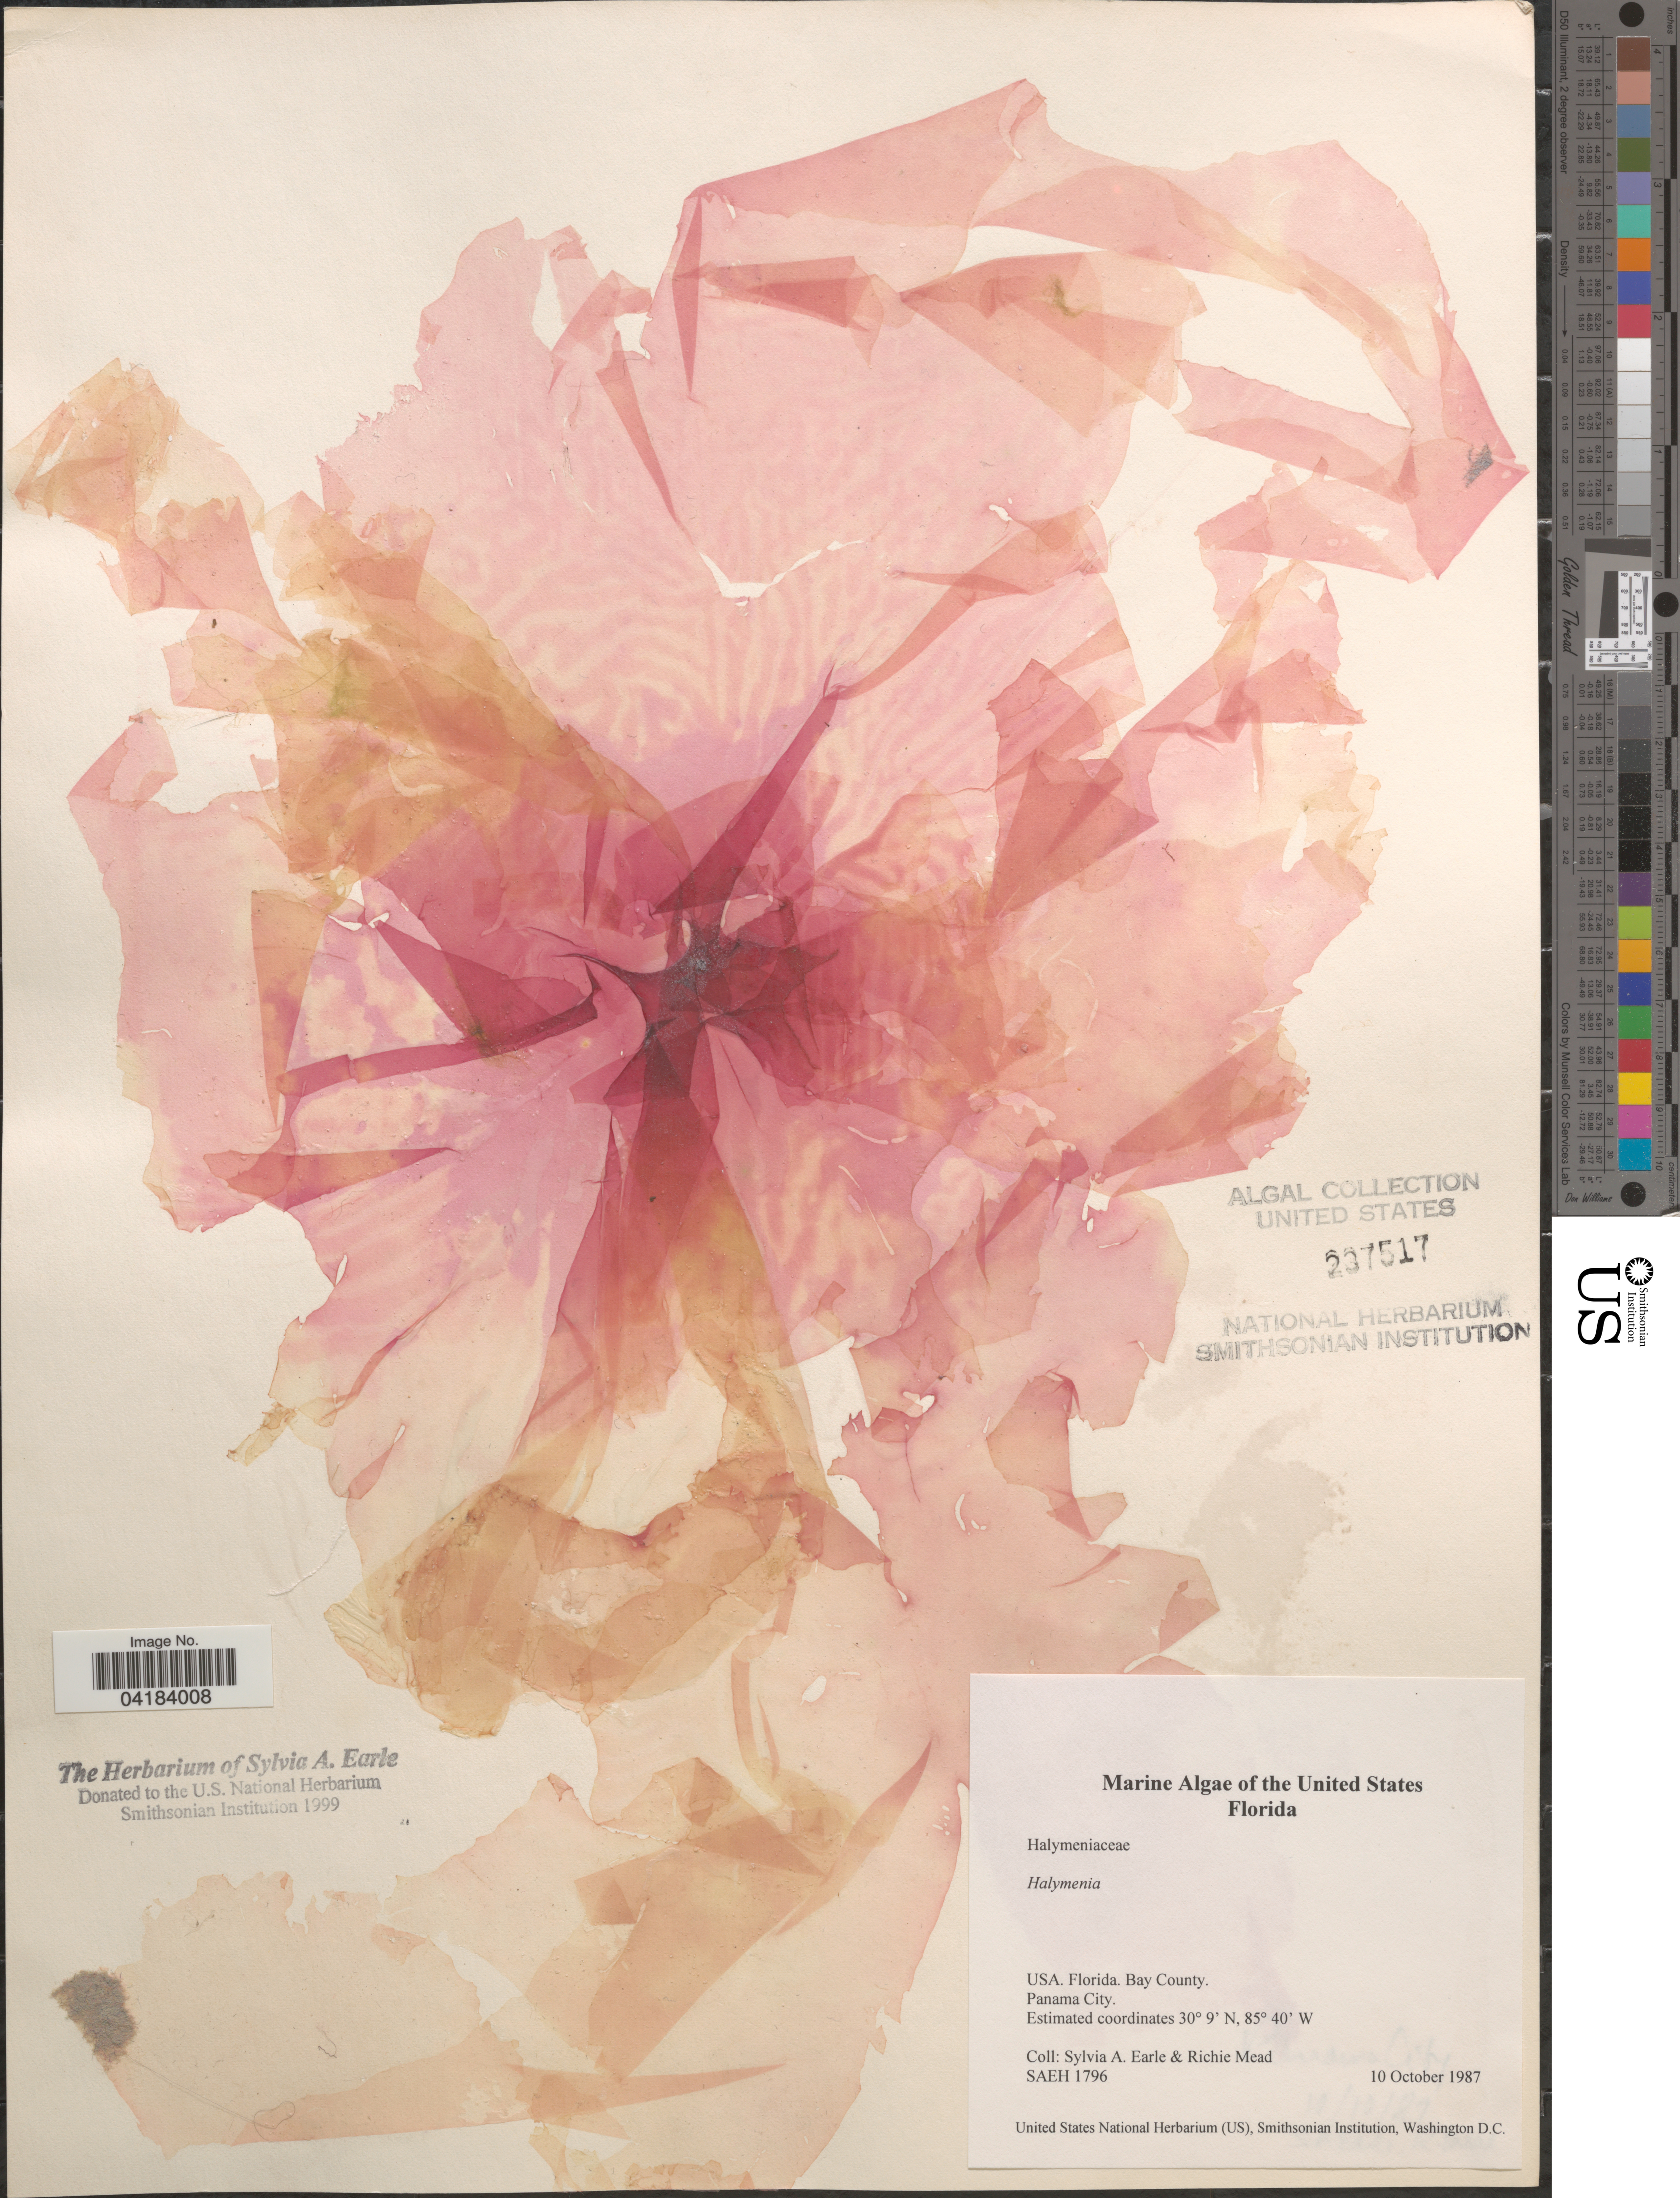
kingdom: Plantae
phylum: Rhodophyta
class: Florideophyceae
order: Halymeniales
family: Halymeniaceae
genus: Halymenia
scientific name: Halymenia sp.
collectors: S. A. Earle & R. Mead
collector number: SAEH1796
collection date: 1987-10-10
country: United States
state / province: Florida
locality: Bay County. Panama City.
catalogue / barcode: US 237517